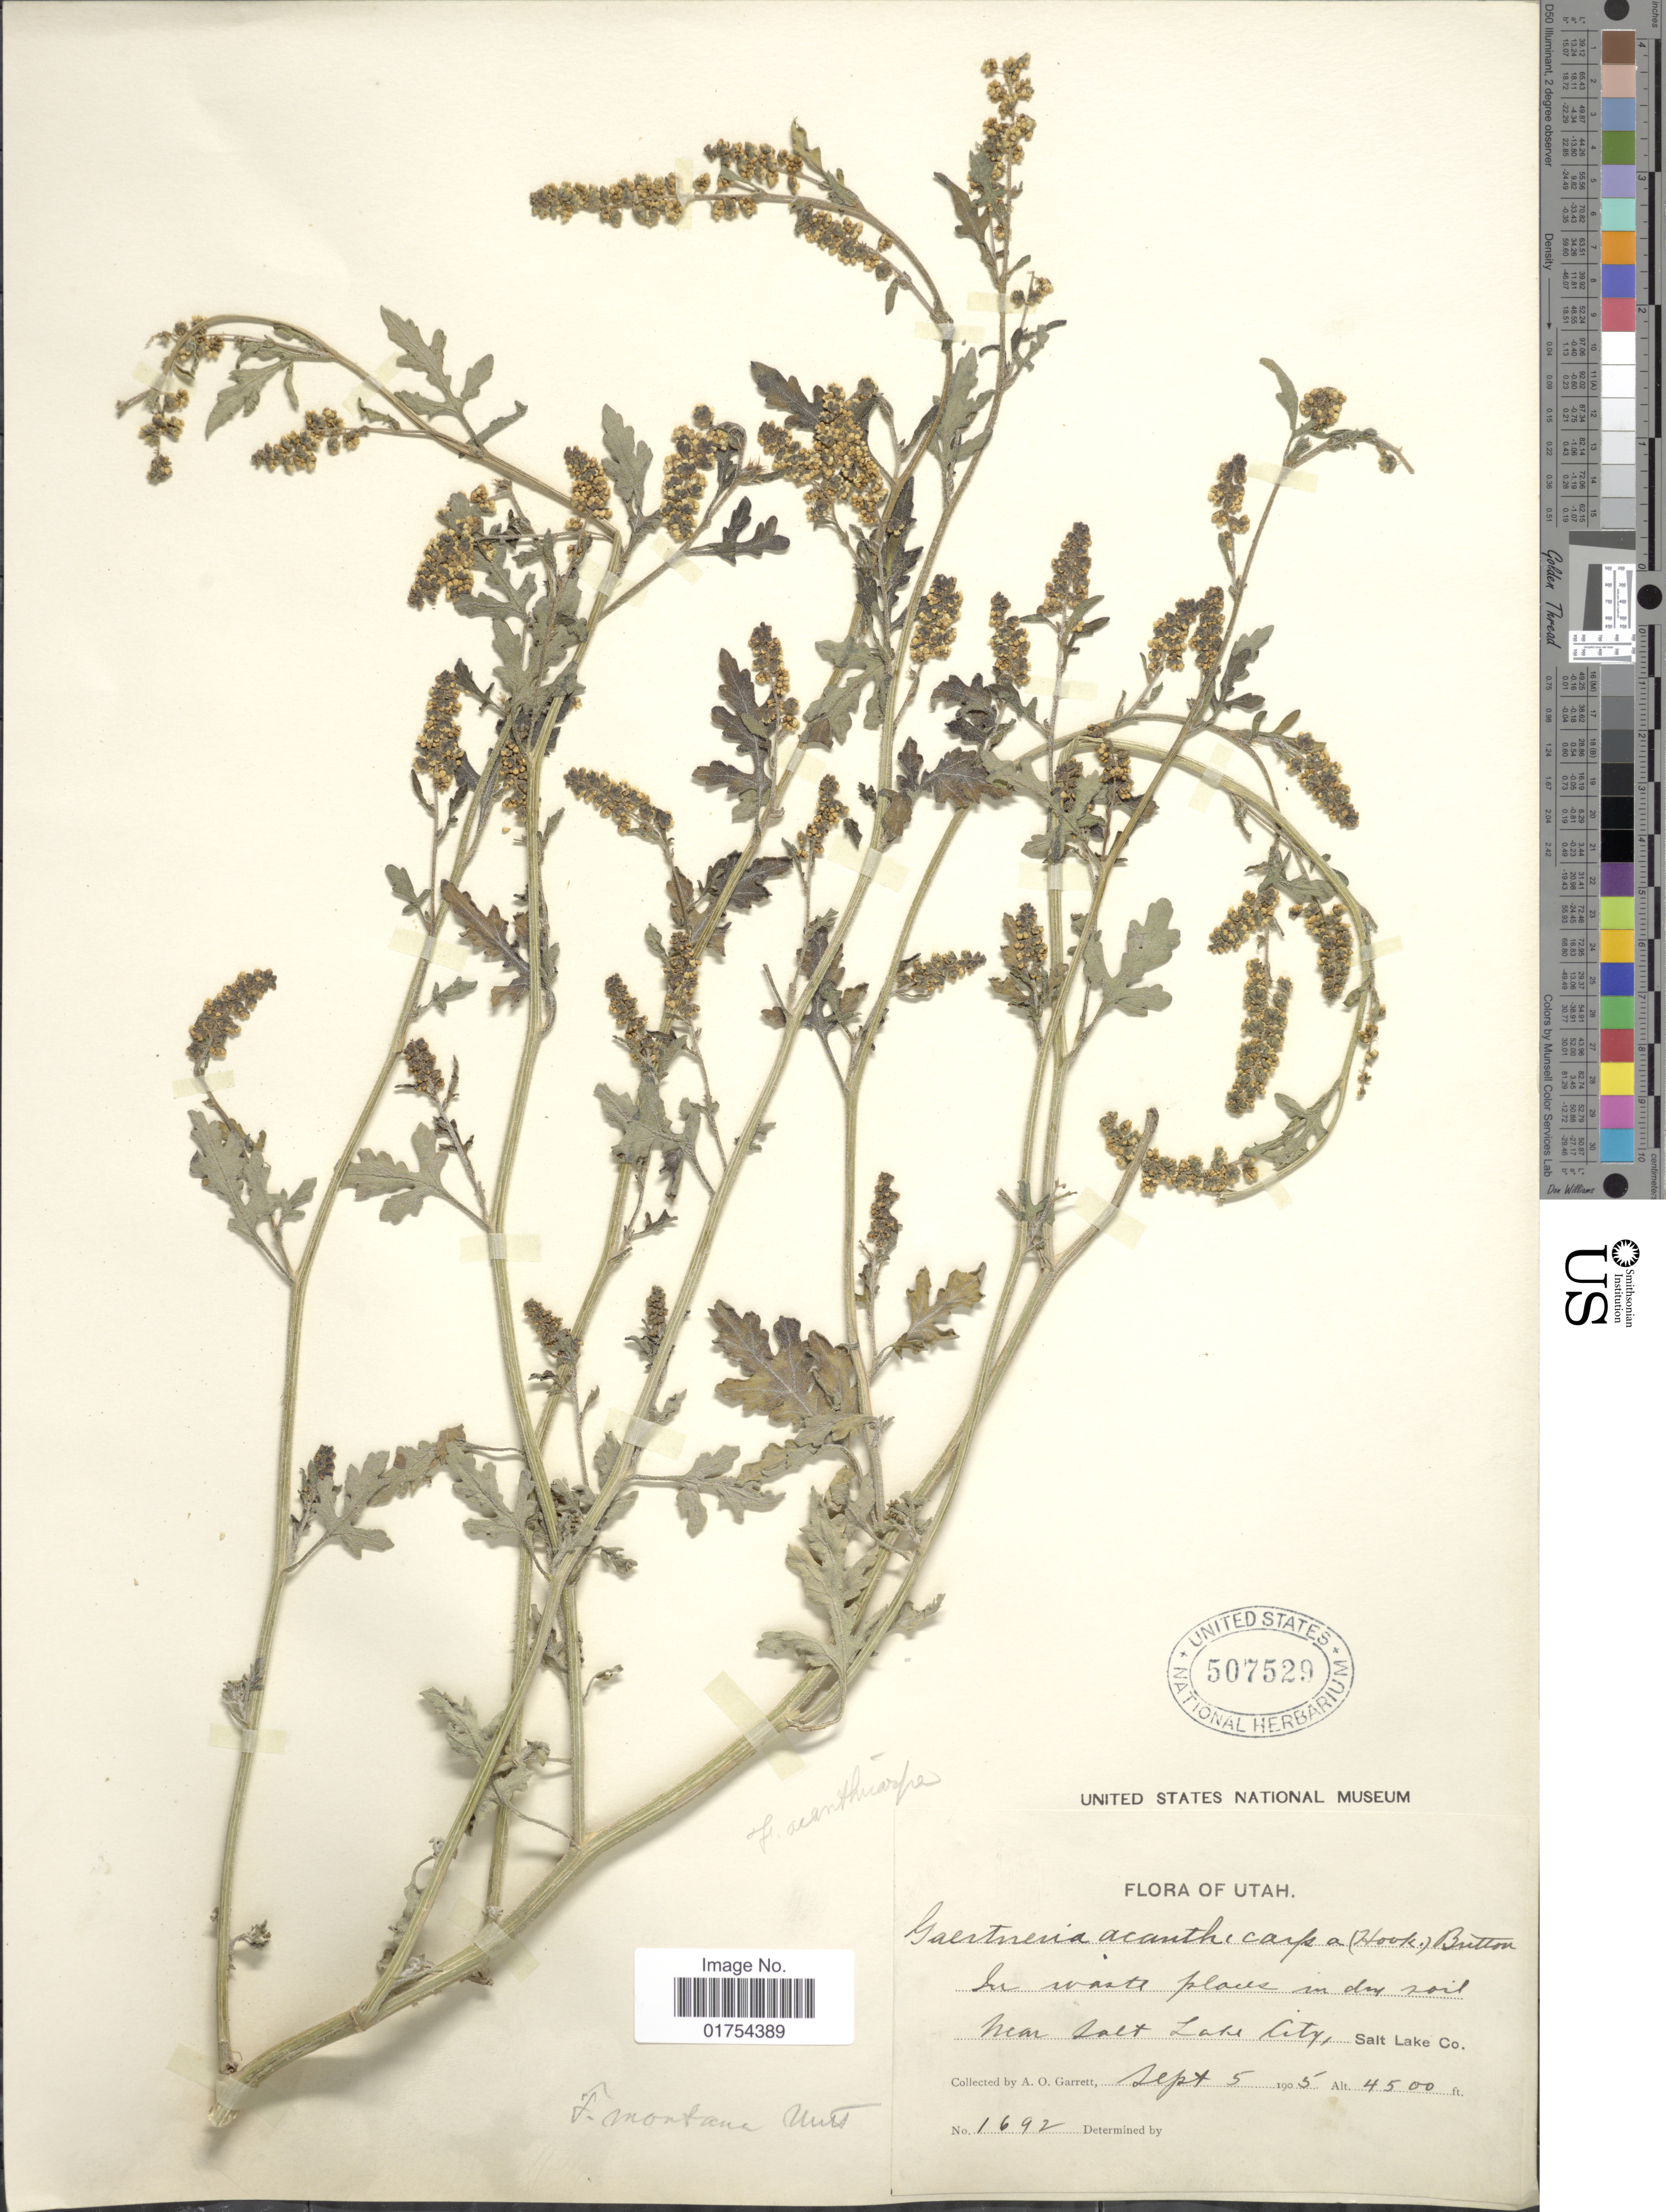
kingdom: Plantae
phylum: Tracheophyta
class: Magnoliopsida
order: Asterales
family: Asteraceae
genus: Franseria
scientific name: Franseria acanthicarpa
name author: Coville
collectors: A. O. Garrett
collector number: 1692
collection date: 1905-09-05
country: United States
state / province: Utah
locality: Near Salt Lake City, Salt Lake Co.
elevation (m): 1372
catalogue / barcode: US 507529